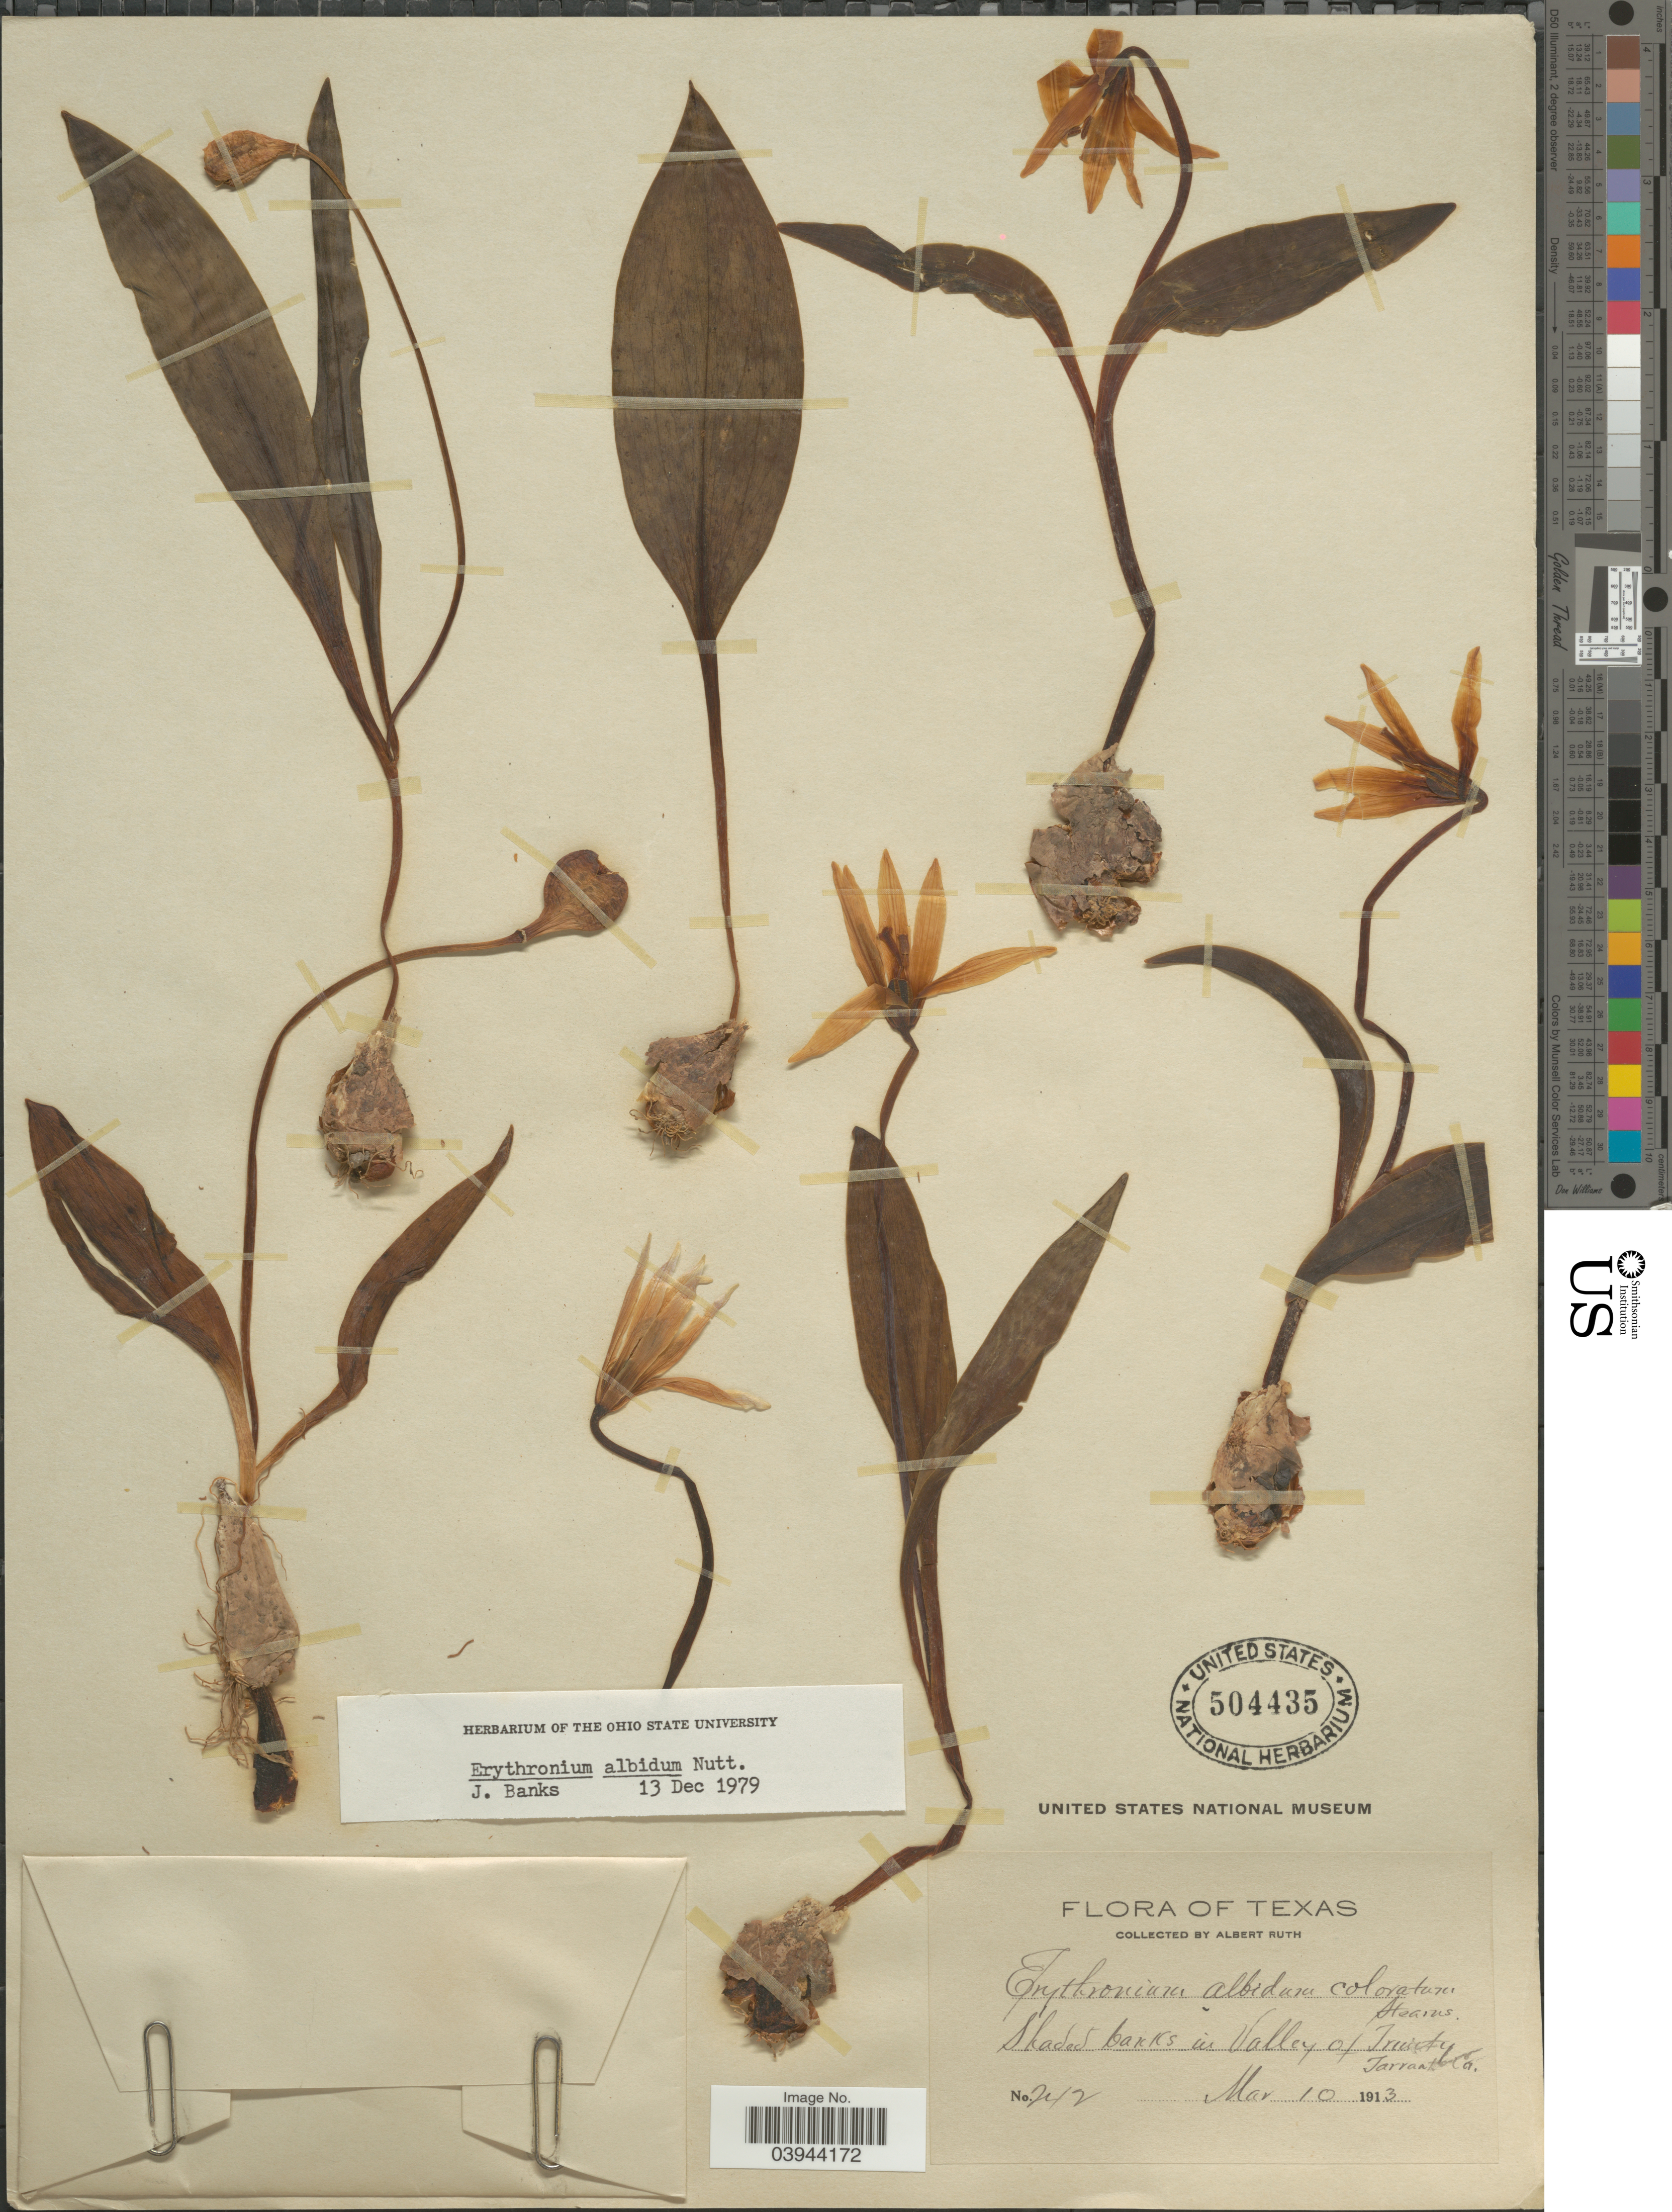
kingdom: Plantae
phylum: Tracheophyta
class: Liliopsida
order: Liliales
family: Liliaceae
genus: Erythronium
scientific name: Erythronium albidum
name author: Nutt.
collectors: A. Ruth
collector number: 242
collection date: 1913-03-10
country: United States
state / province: Texas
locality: Shaded banks in Valley of Trinity, Tarrant Co.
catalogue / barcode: US 504435